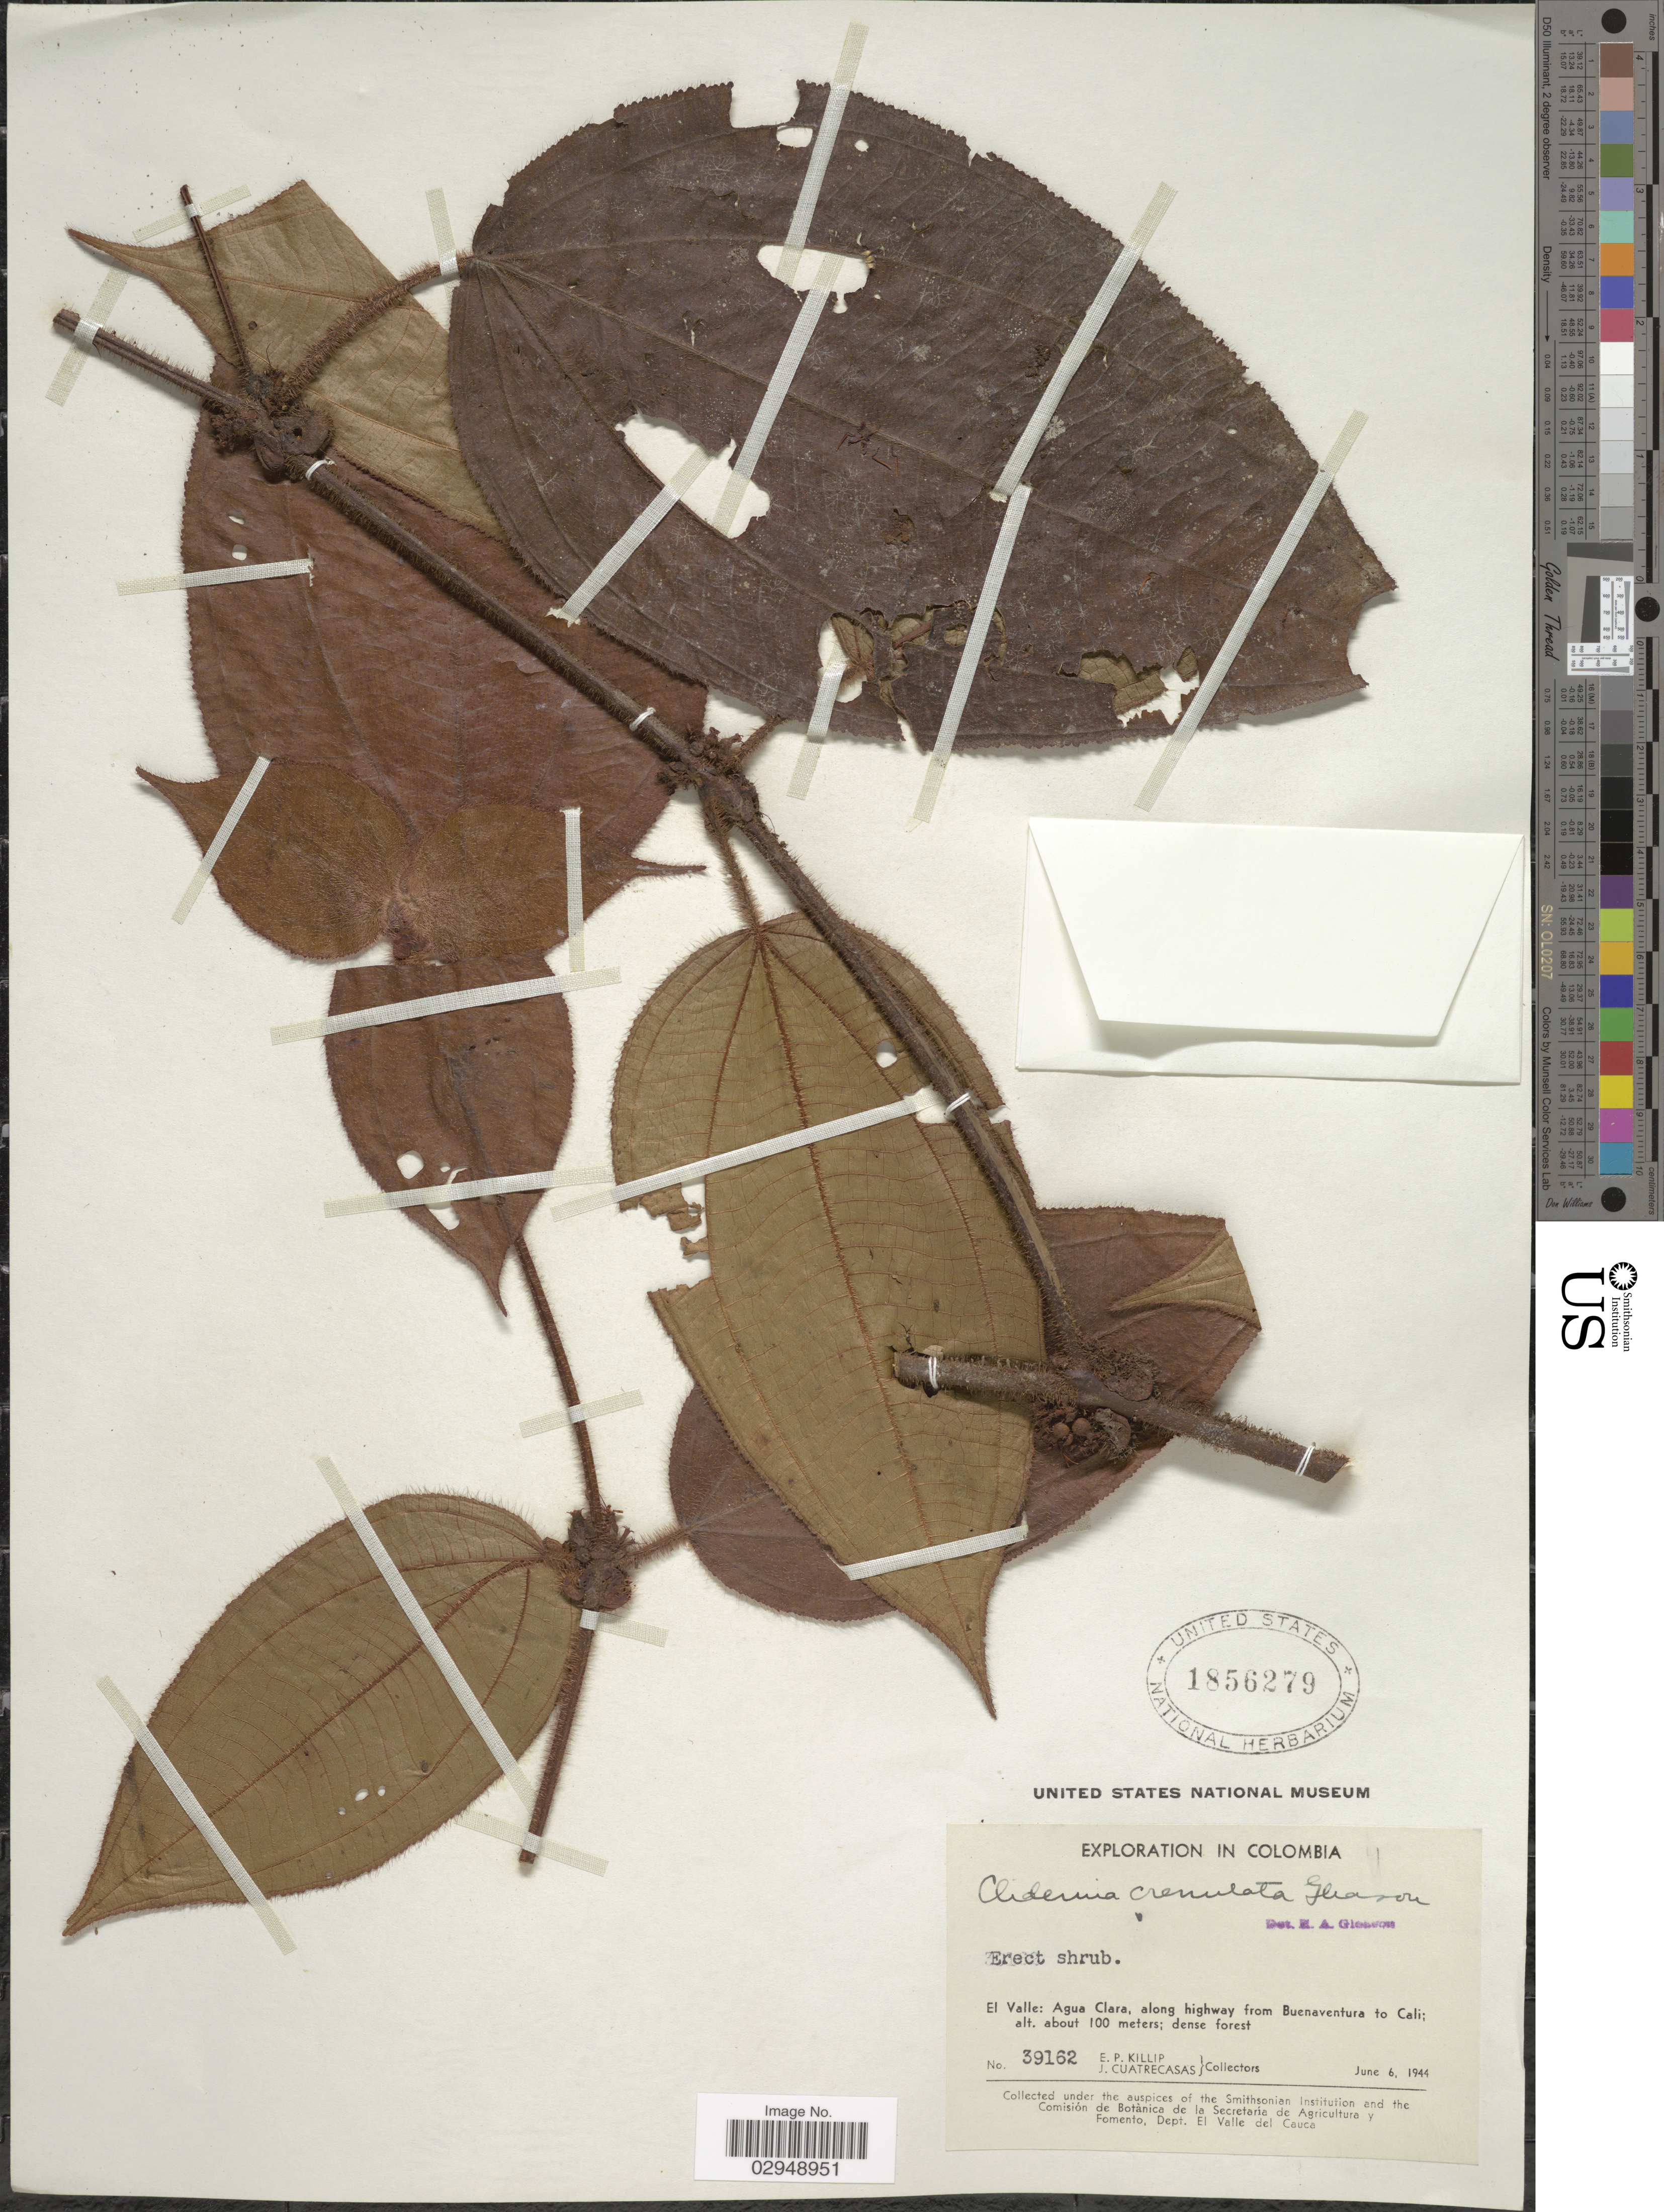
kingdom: Plantae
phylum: Tracheophyta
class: Magnoliopsida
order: Myrtales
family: Melastomataceae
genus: Clidemia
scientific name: Clidemia crenulata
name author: Gleason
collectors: E. P. Killip & J. Cuatrecasas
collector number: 39162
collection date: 1944-06-06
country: Colombia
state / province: Valle del Cauca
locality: El Valle: Agua Clara, along highway from Buenaventura to Cali.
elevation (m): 100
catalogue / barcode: US 1856279